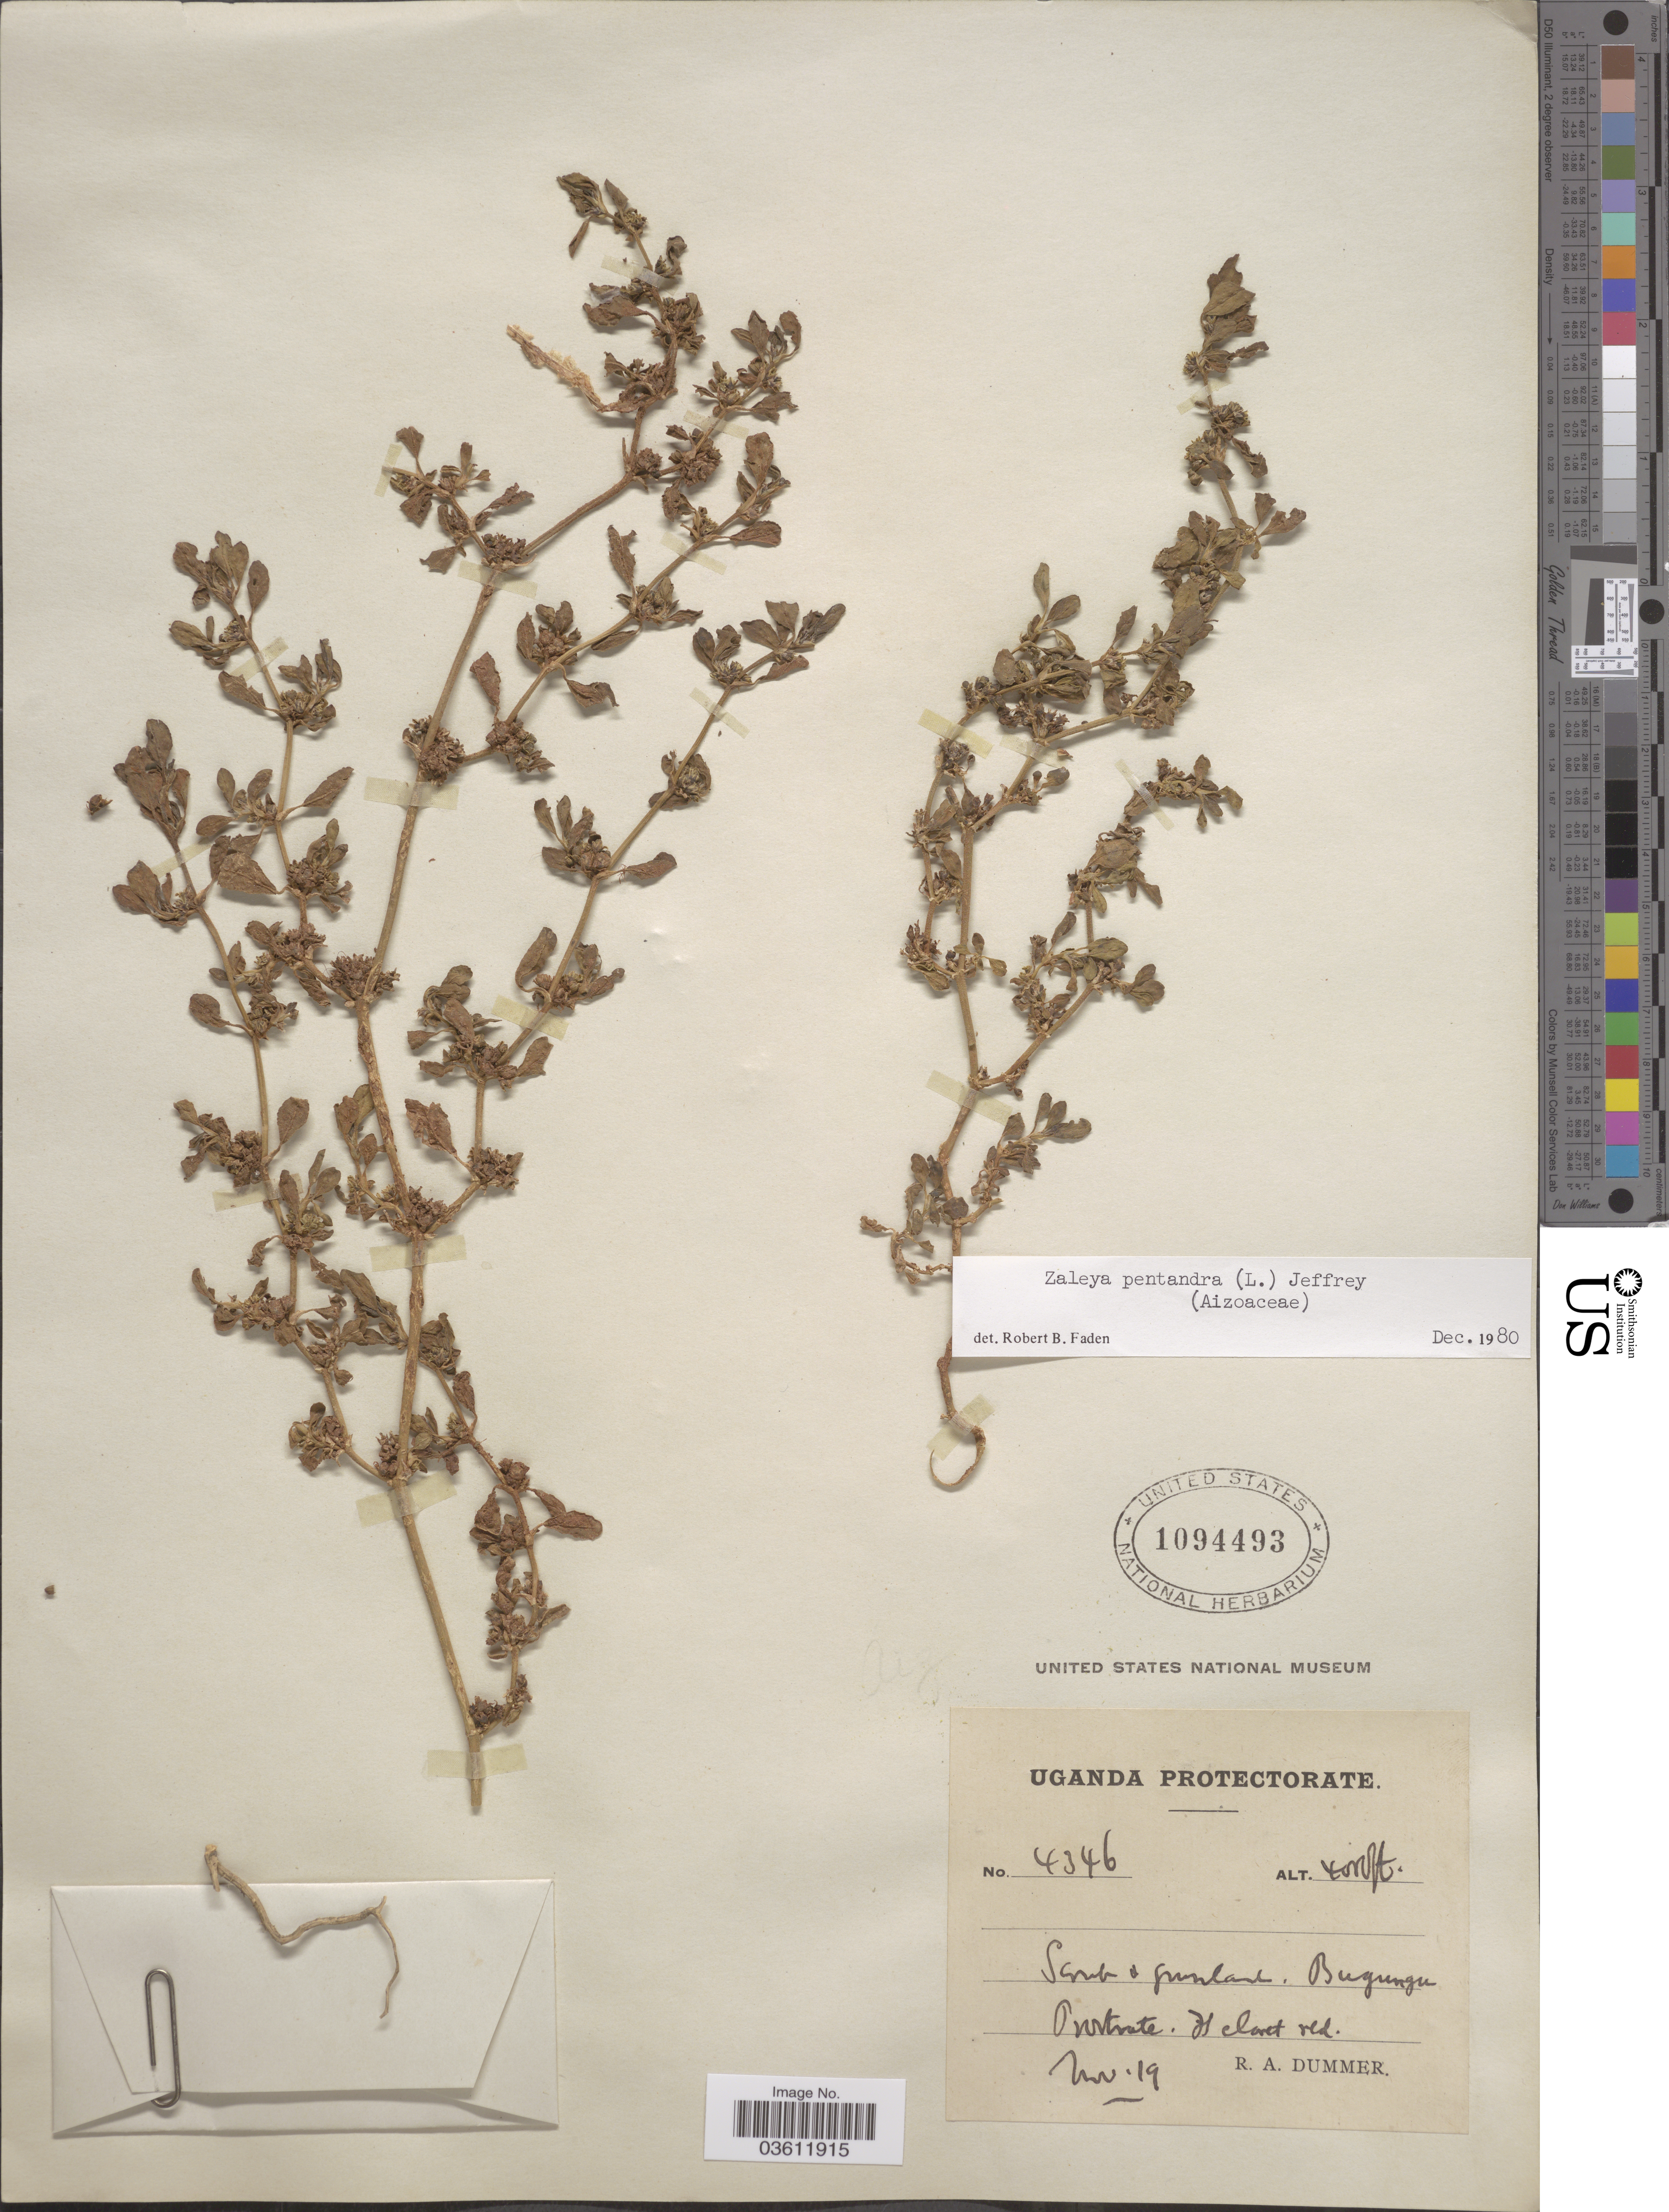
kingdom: Plantae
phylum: Tracheophyta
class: Magnoliopsida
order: Caryophyllales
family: Aizoaceae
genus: Zaleya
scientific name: Zaleya pentandra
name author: (L.) C. Jeffrey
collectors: R. Dümmer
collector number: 4346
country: Uganda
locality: Uganda Protecorate. Scrub & grassland. Bugungu.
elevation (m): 1219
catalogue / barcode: US 1094493